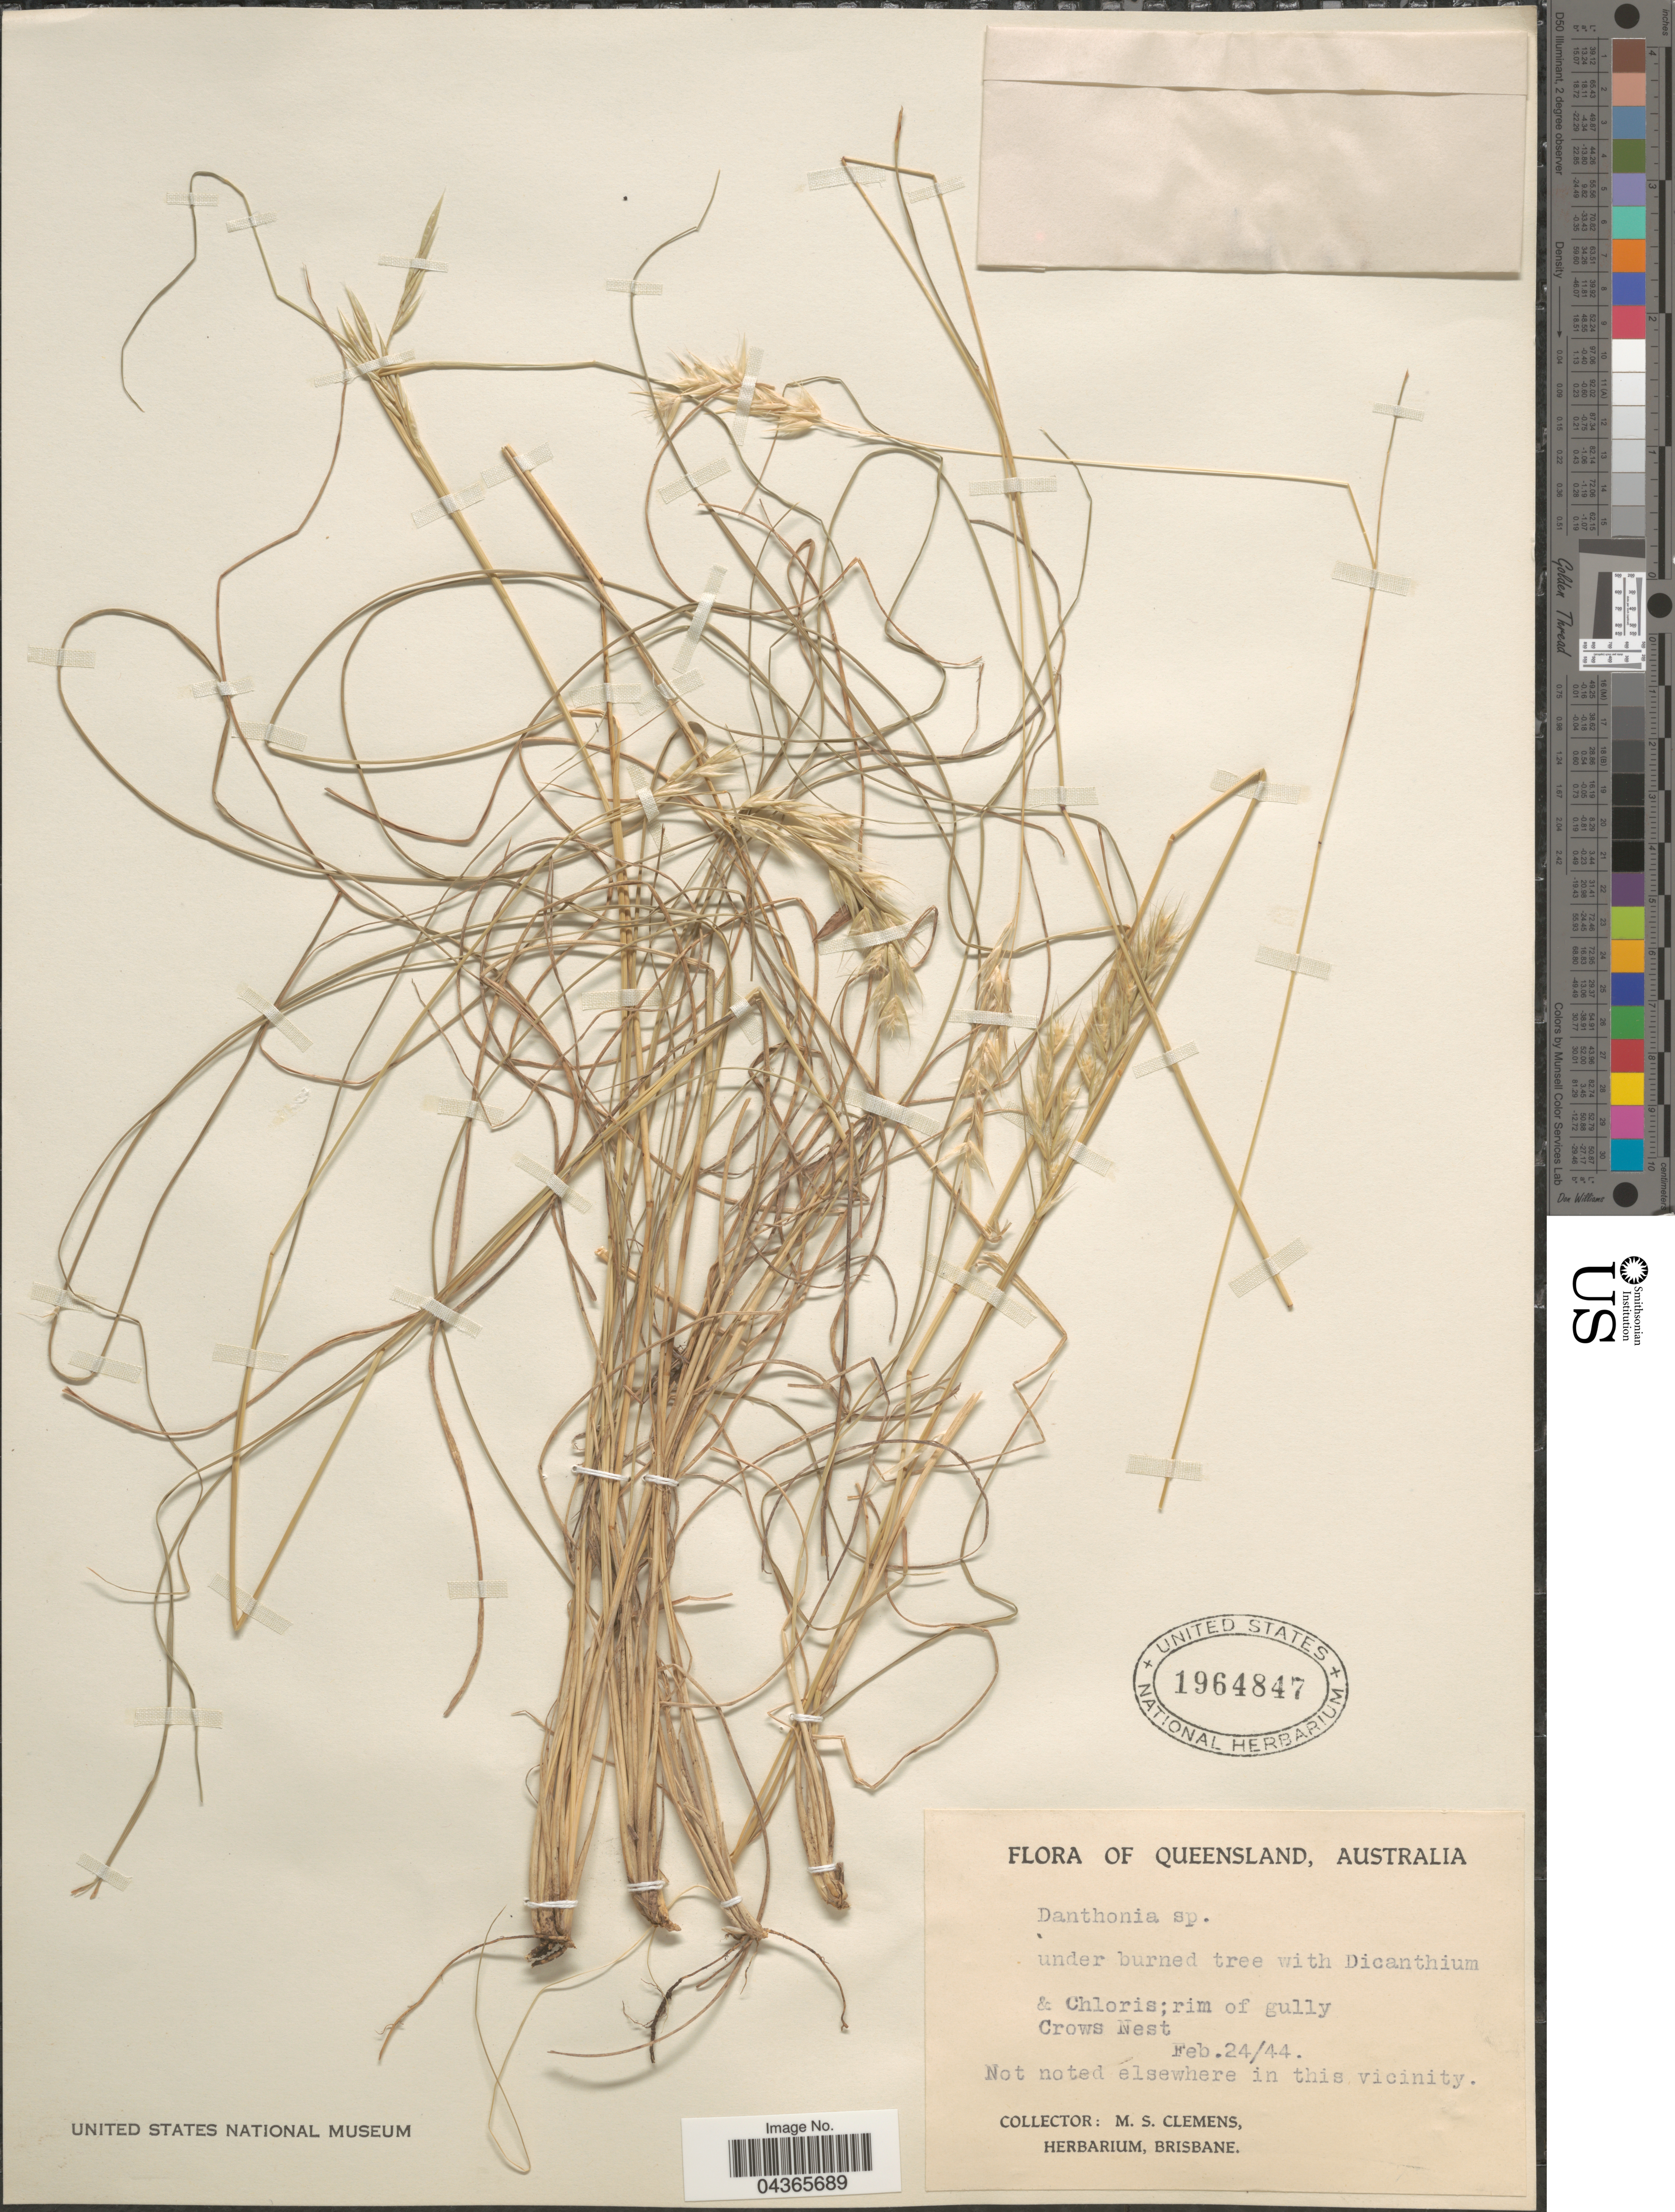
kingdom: Plantae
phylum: Tracheophyta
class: Liliopsida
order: Poales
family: Poaceae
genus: Rytidosperma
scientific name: Rytidosperma sp.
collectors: M. S. Clemens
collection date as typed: Transcribed d/m/y: 24/2/44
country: Australia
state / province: Queensland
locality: & Chloris; rim of gully. Crows Nest.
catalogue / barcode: US 1964847